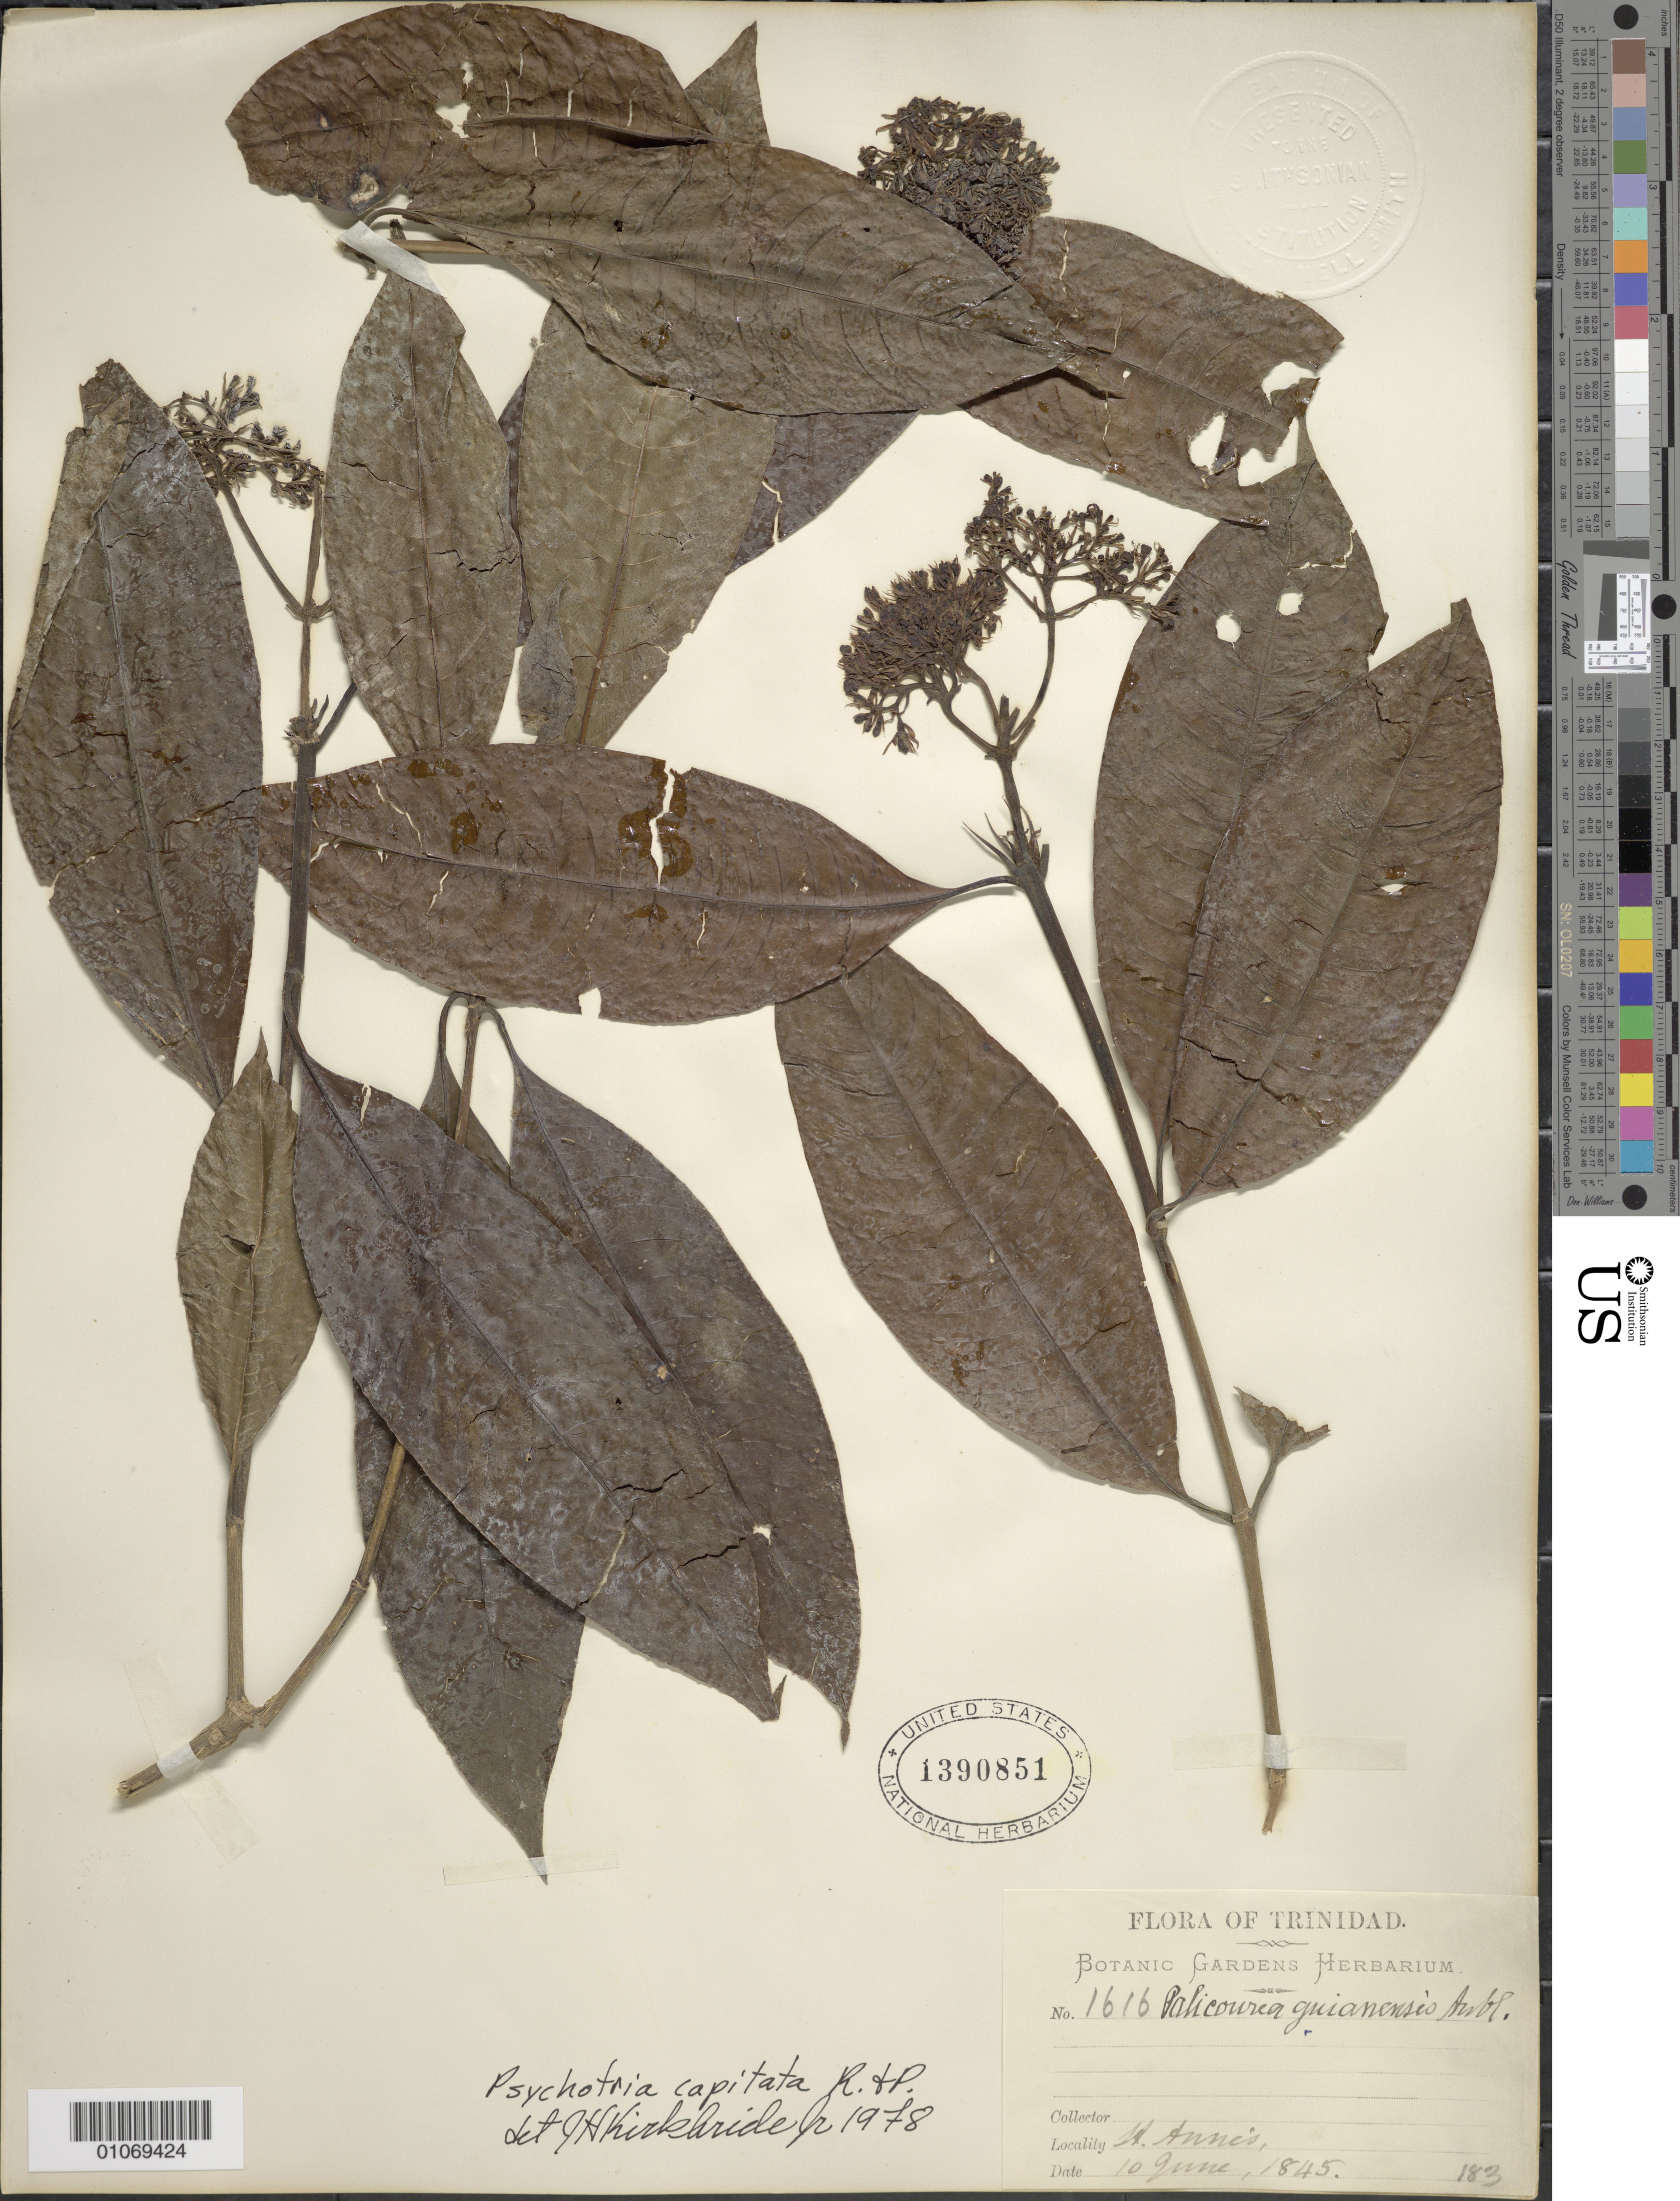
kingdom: Plantae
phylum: Tracheophyta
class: Magnoliopsida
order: Gentianales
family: Rubiaceae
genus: Psychotria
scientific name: Psychotria capitata subsp. amplifolia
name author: (Raeusch.) Steyerm.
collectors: Botanic Gardens Herbarium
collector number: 1616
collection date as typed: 10 Jun 1845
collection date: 1845-06-10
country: Trinidad and Tobago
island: Trinidad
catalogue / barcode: US 1390851